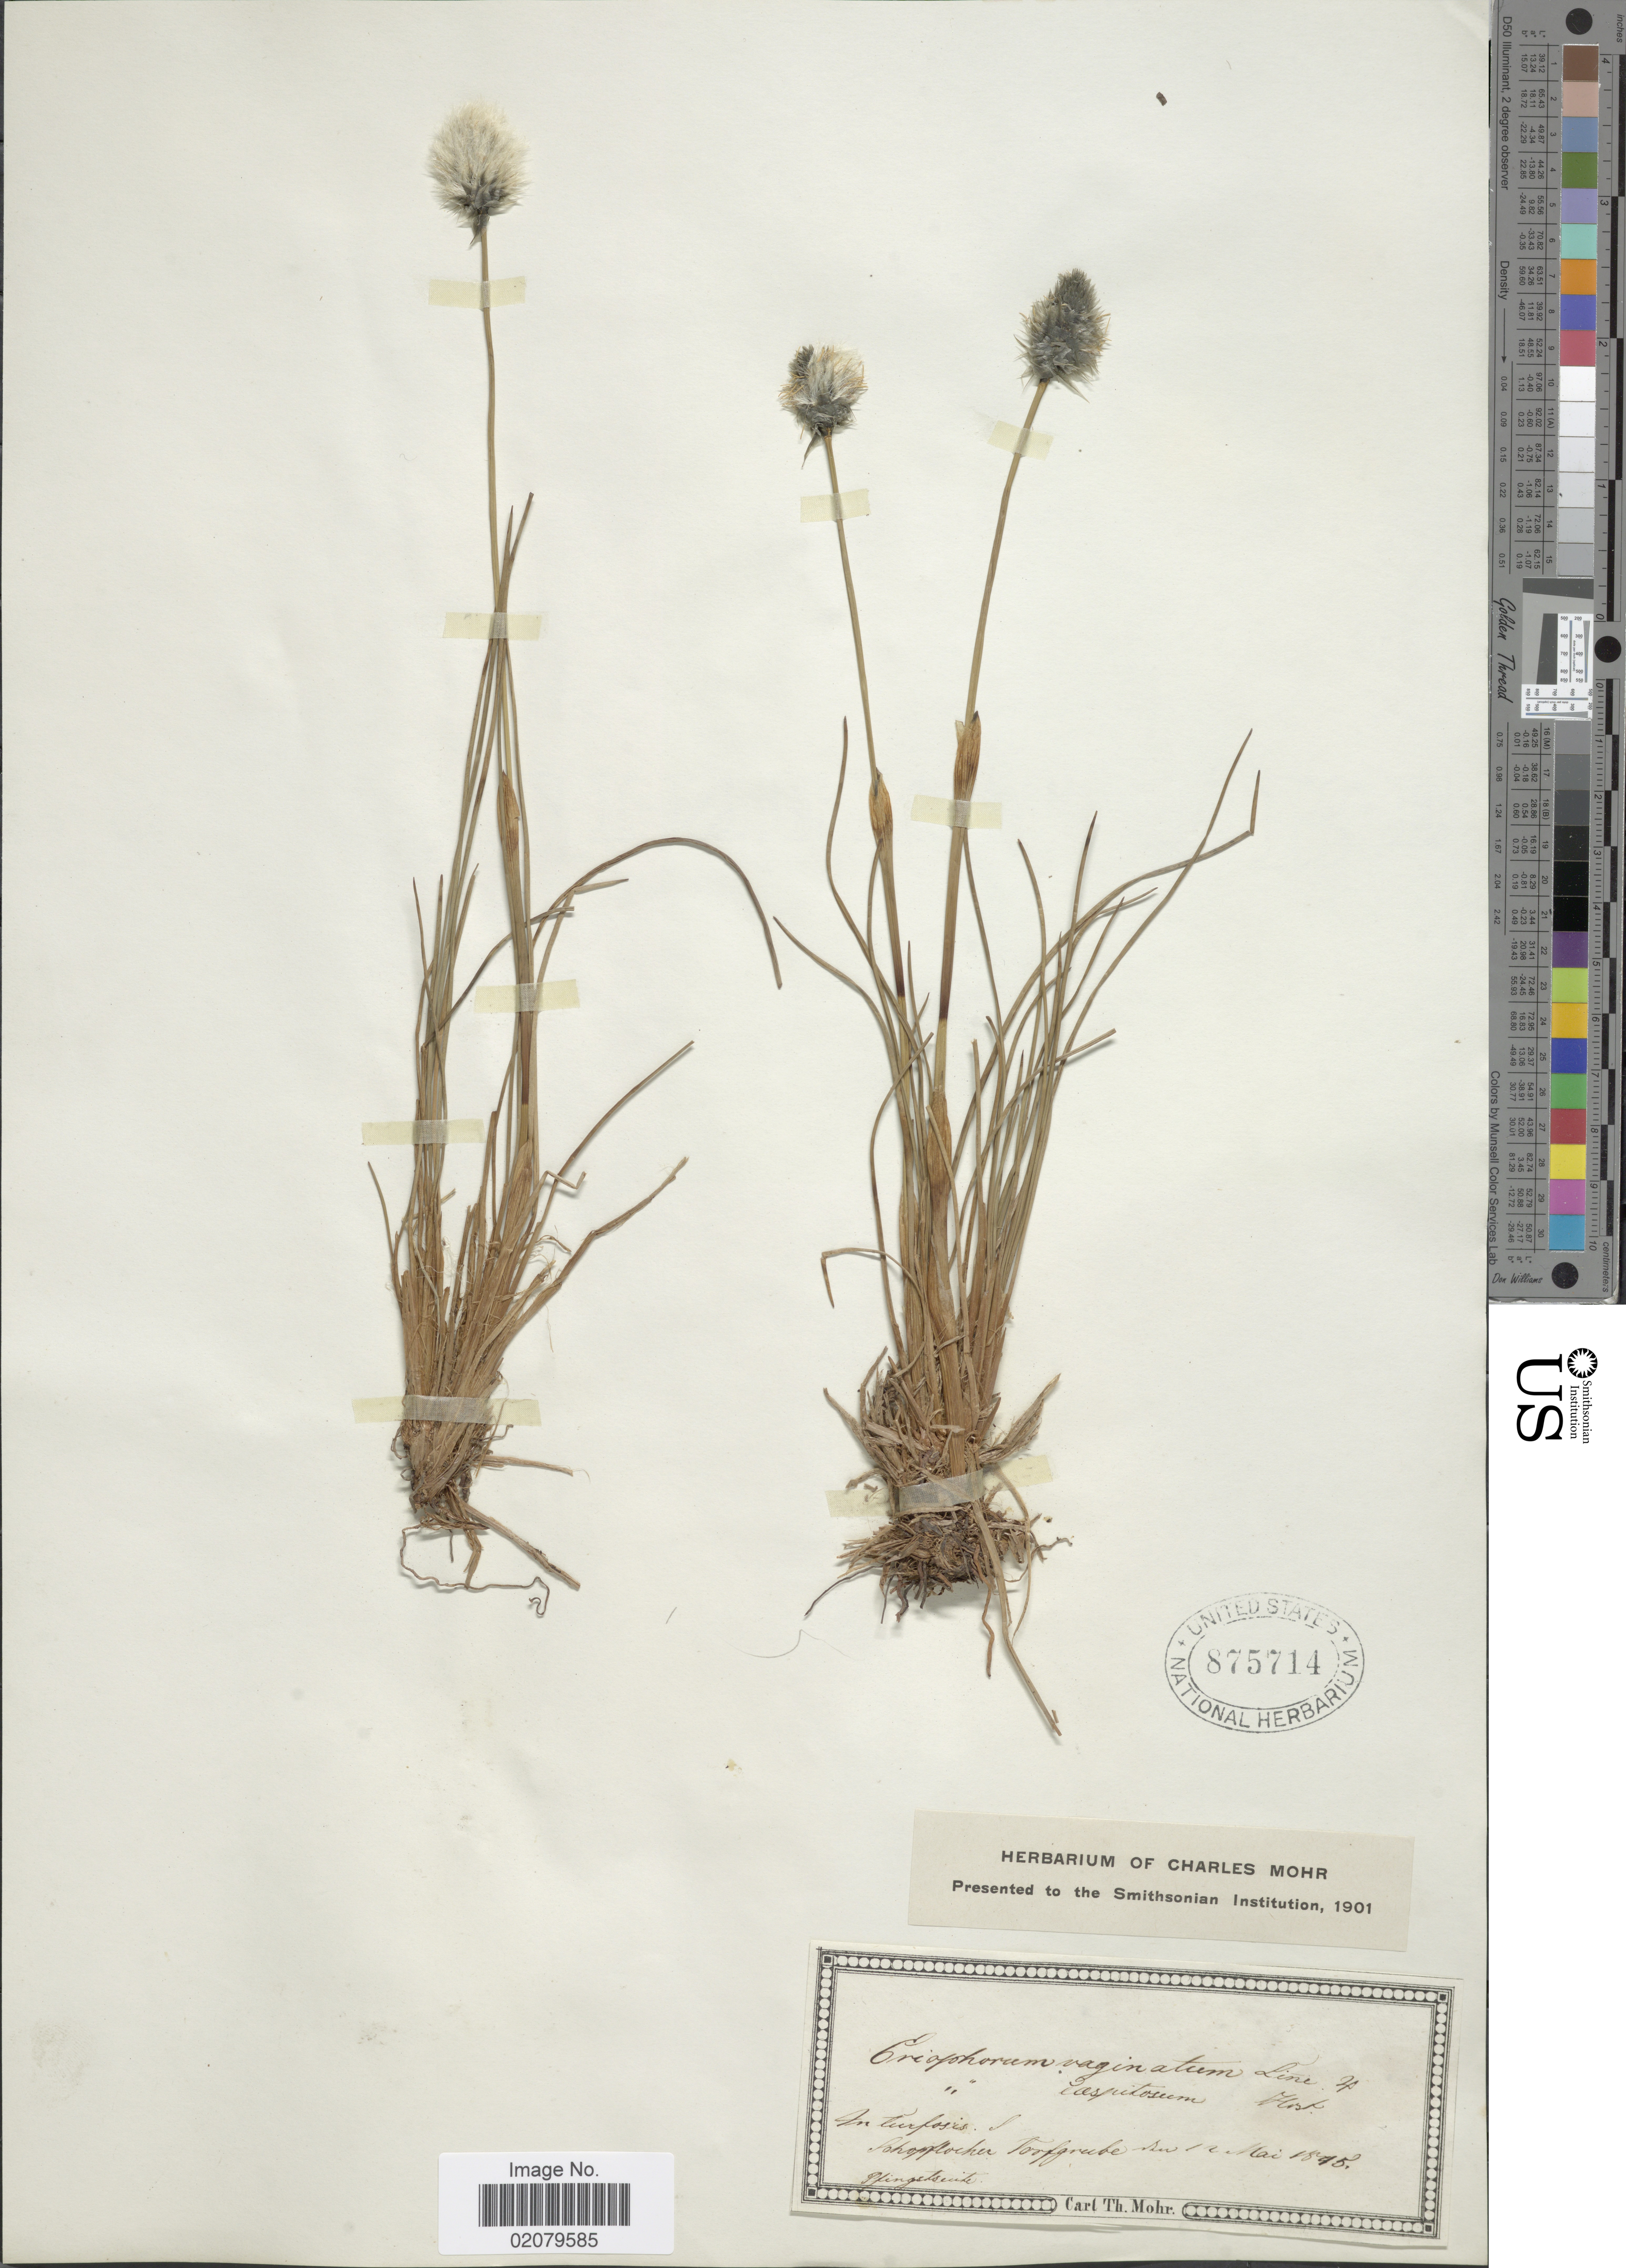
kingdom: Plantae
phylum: Tracheophyta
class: Liliopsida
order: Poales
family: Cyperaceae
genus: Eriophorum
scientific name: Eriophorum vaginatum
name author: L.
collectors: C. T. Mohr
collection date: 1845-05-12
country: Germany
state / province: Baden-Württemberg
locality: Shopflocher Torfgrube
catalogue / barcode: US 875714